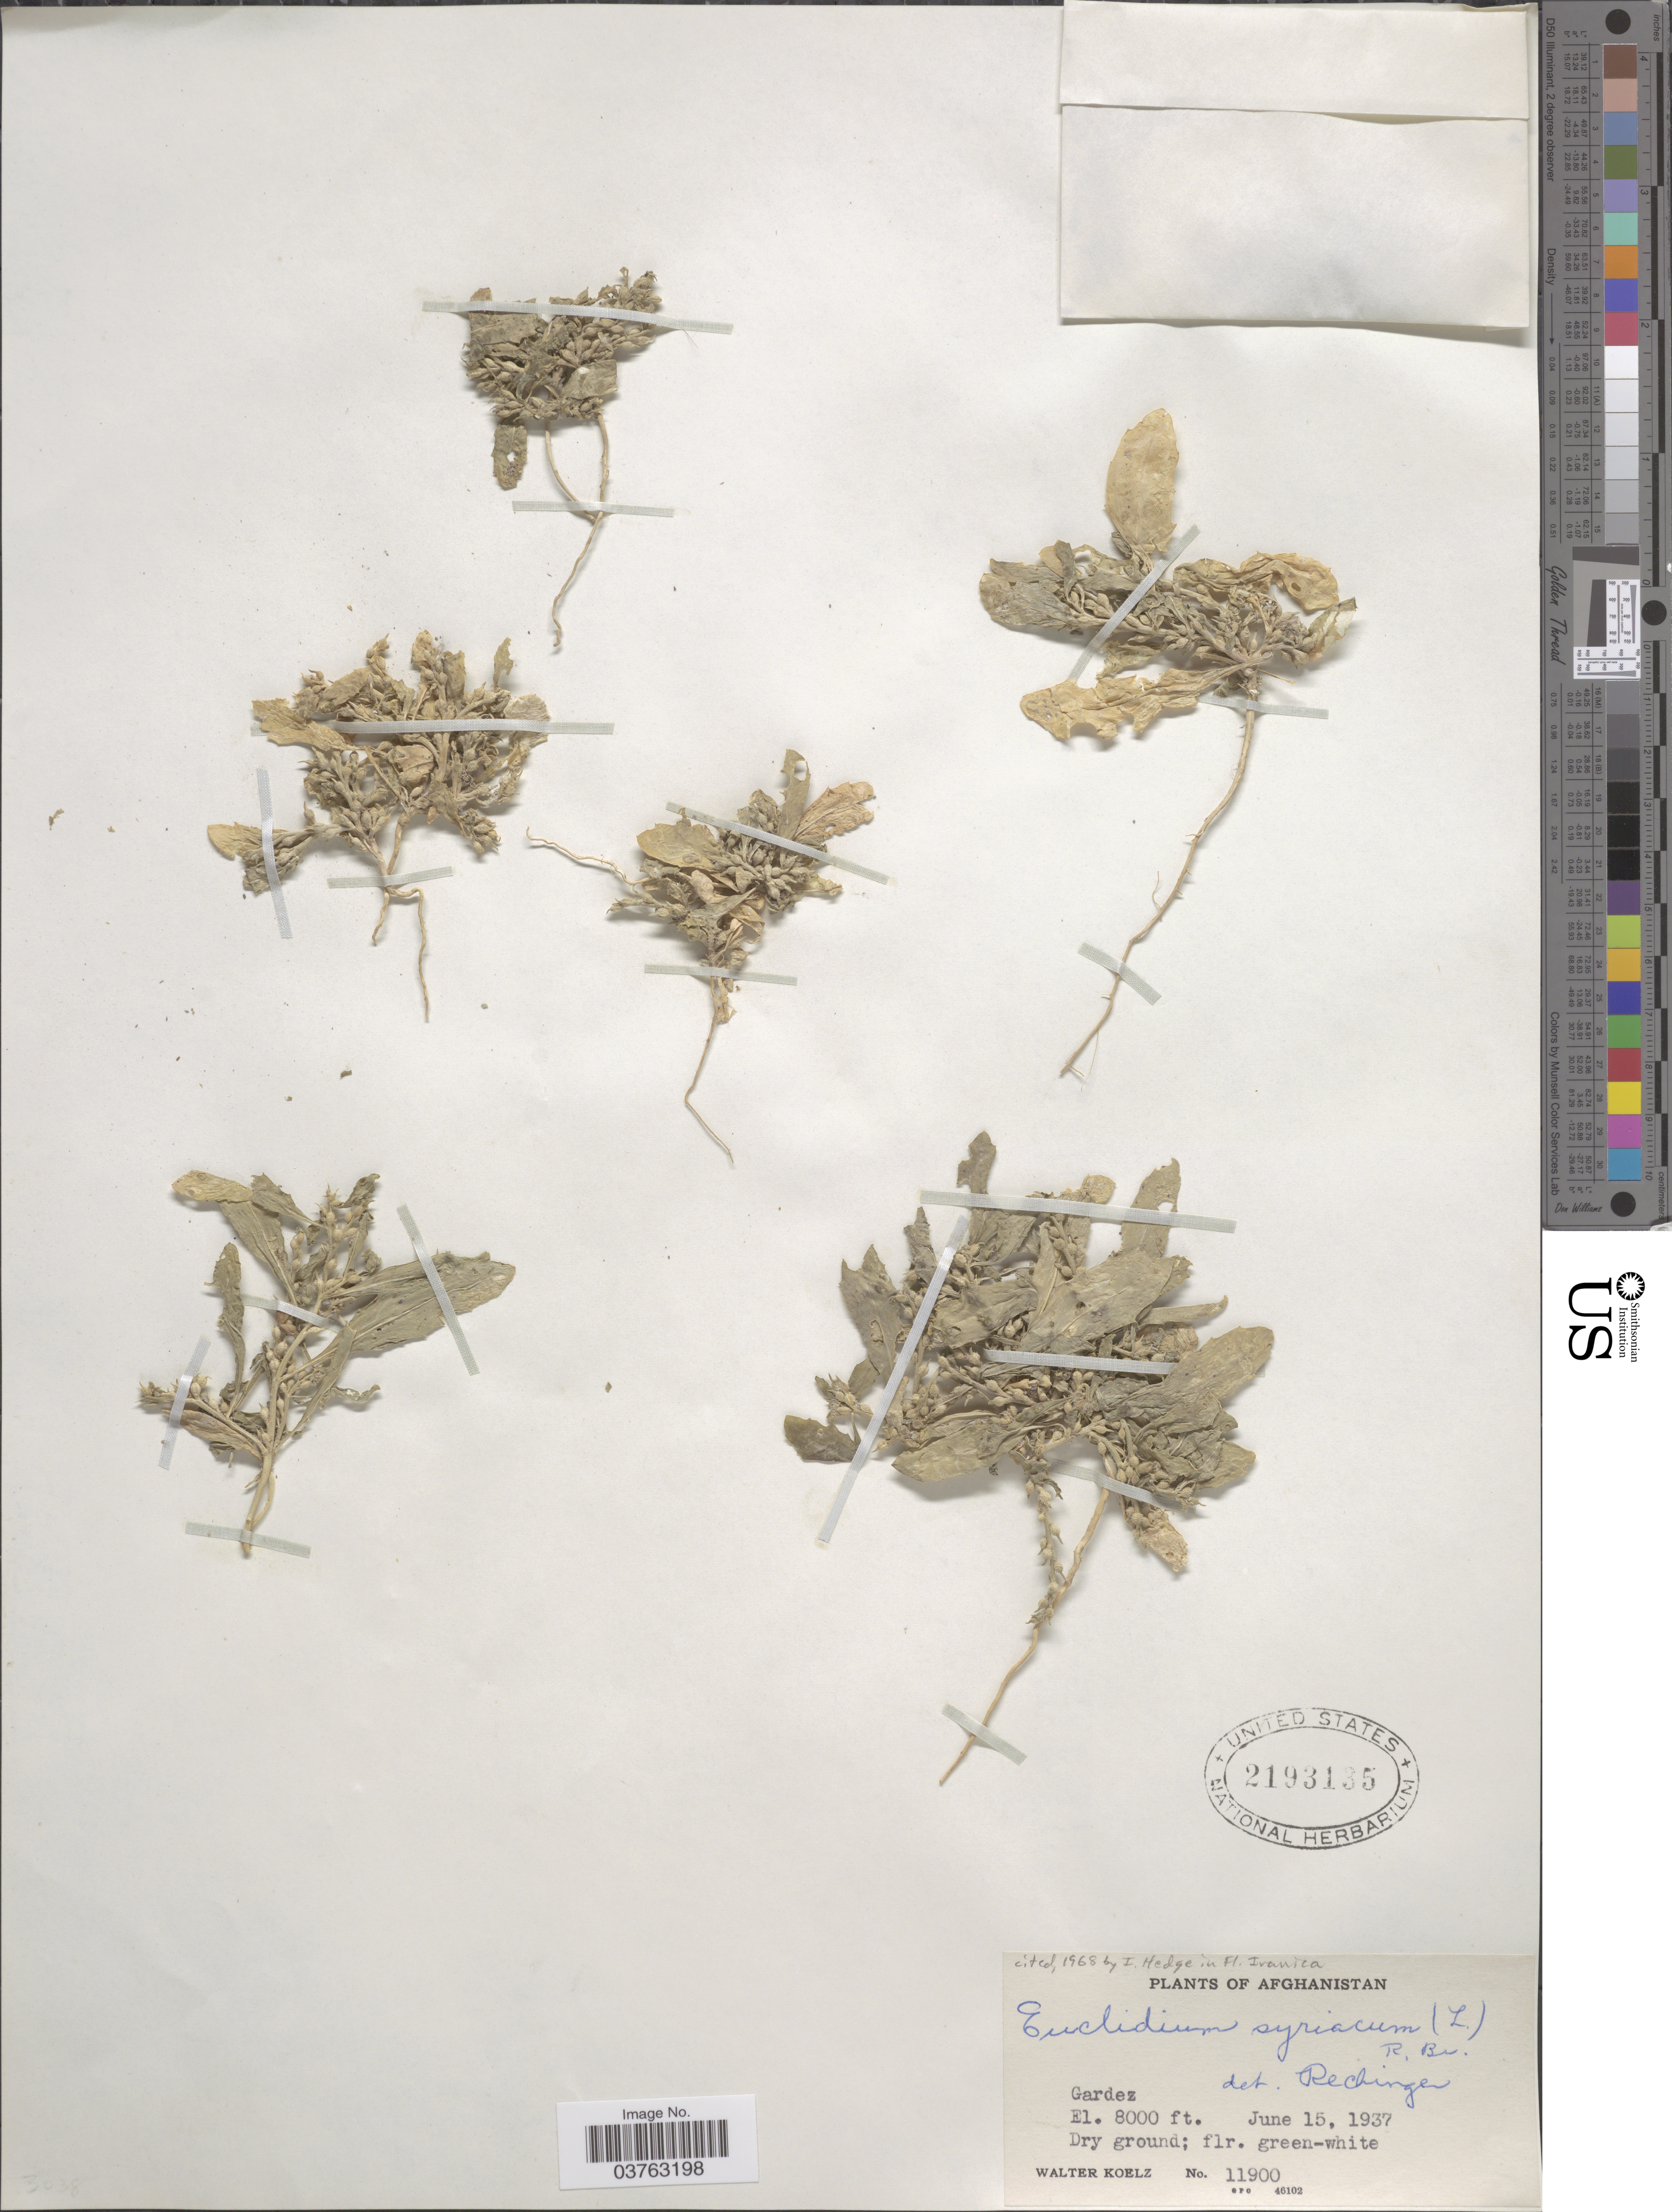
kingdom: Plantae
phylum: Tracheophyta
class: Magnoliopsida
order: Brassicales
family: Brassicaceae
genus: Euclidium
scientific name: Euclidium syriacum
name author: (L.) W.T. Aiton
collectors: W. N. Koelz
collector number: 11900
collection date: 1937-06-15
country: Afghanistan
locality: Gardez.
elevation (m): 2438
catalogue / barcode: US 2193135